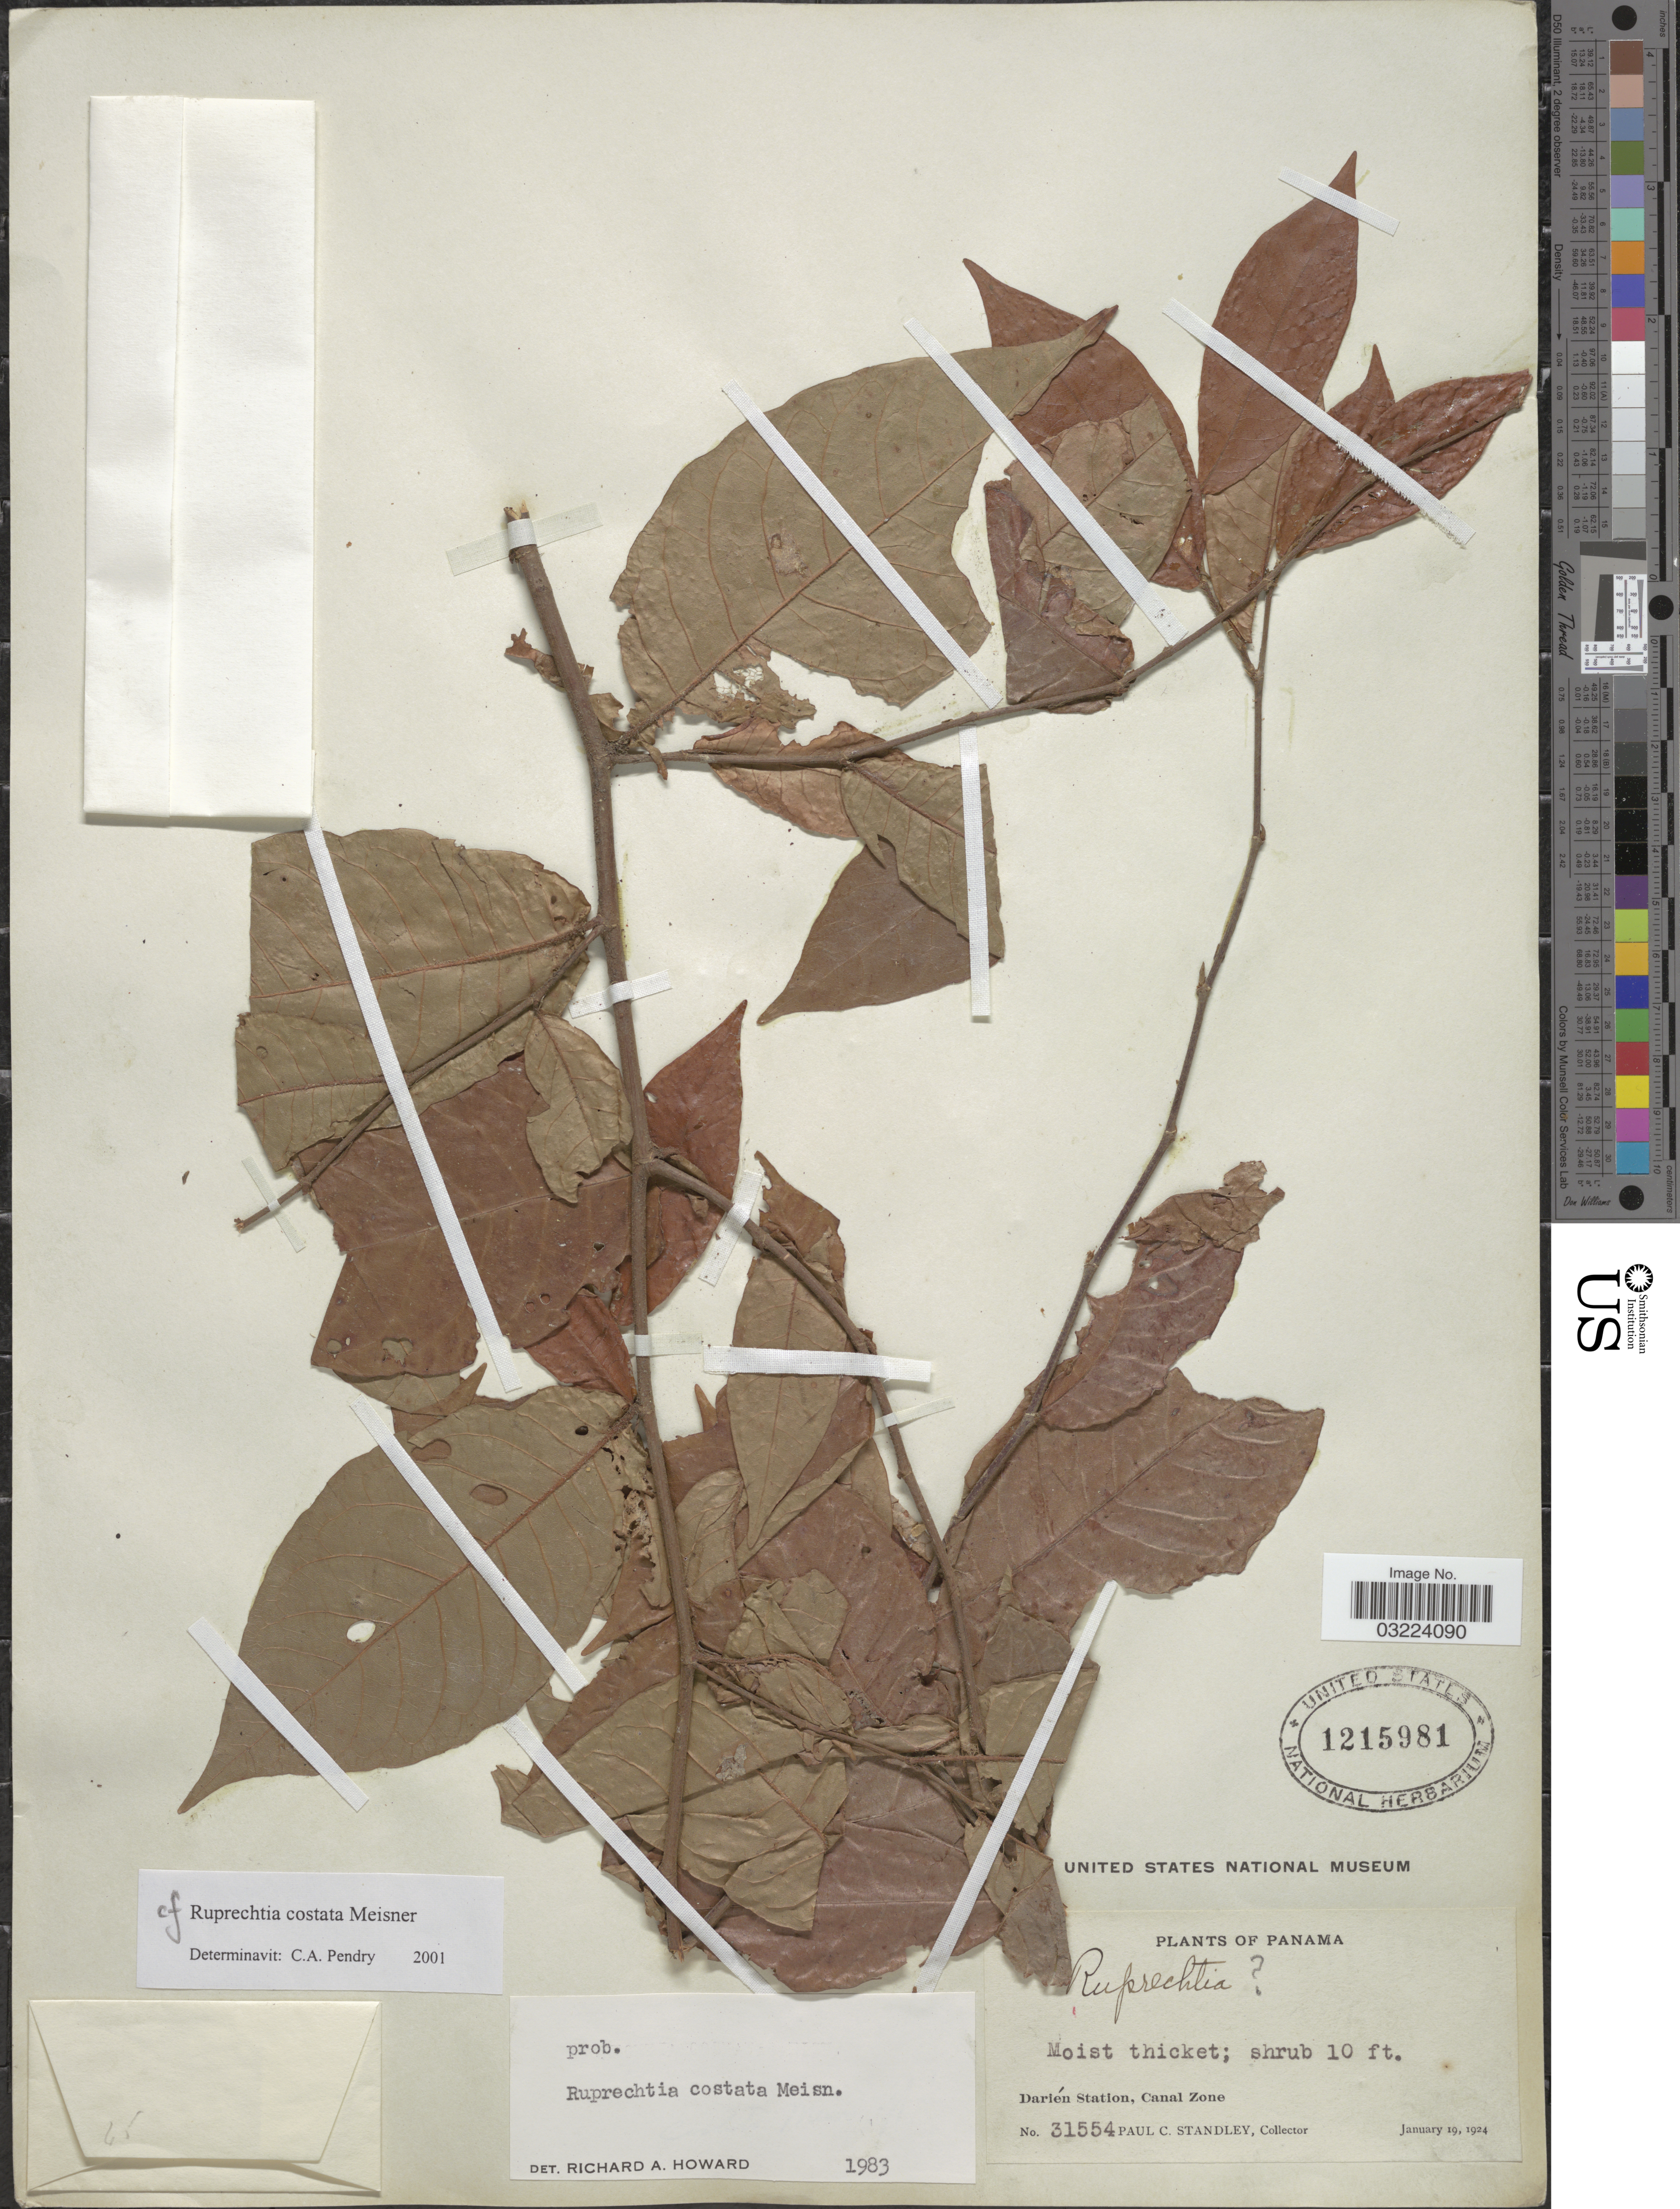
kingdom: Plantae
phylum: Tracheophyta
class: Magnoliopsida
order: Caryophyllales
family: Polygonaceae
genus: Ruprechtia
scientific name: Ruprechtia costata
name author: Meisn.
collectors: P. C. Standley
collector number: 31554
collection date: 1924-01-19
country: Panama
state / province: Colón / Panamá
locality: Darién Station, Canal Zone.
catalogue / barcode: US 1215981